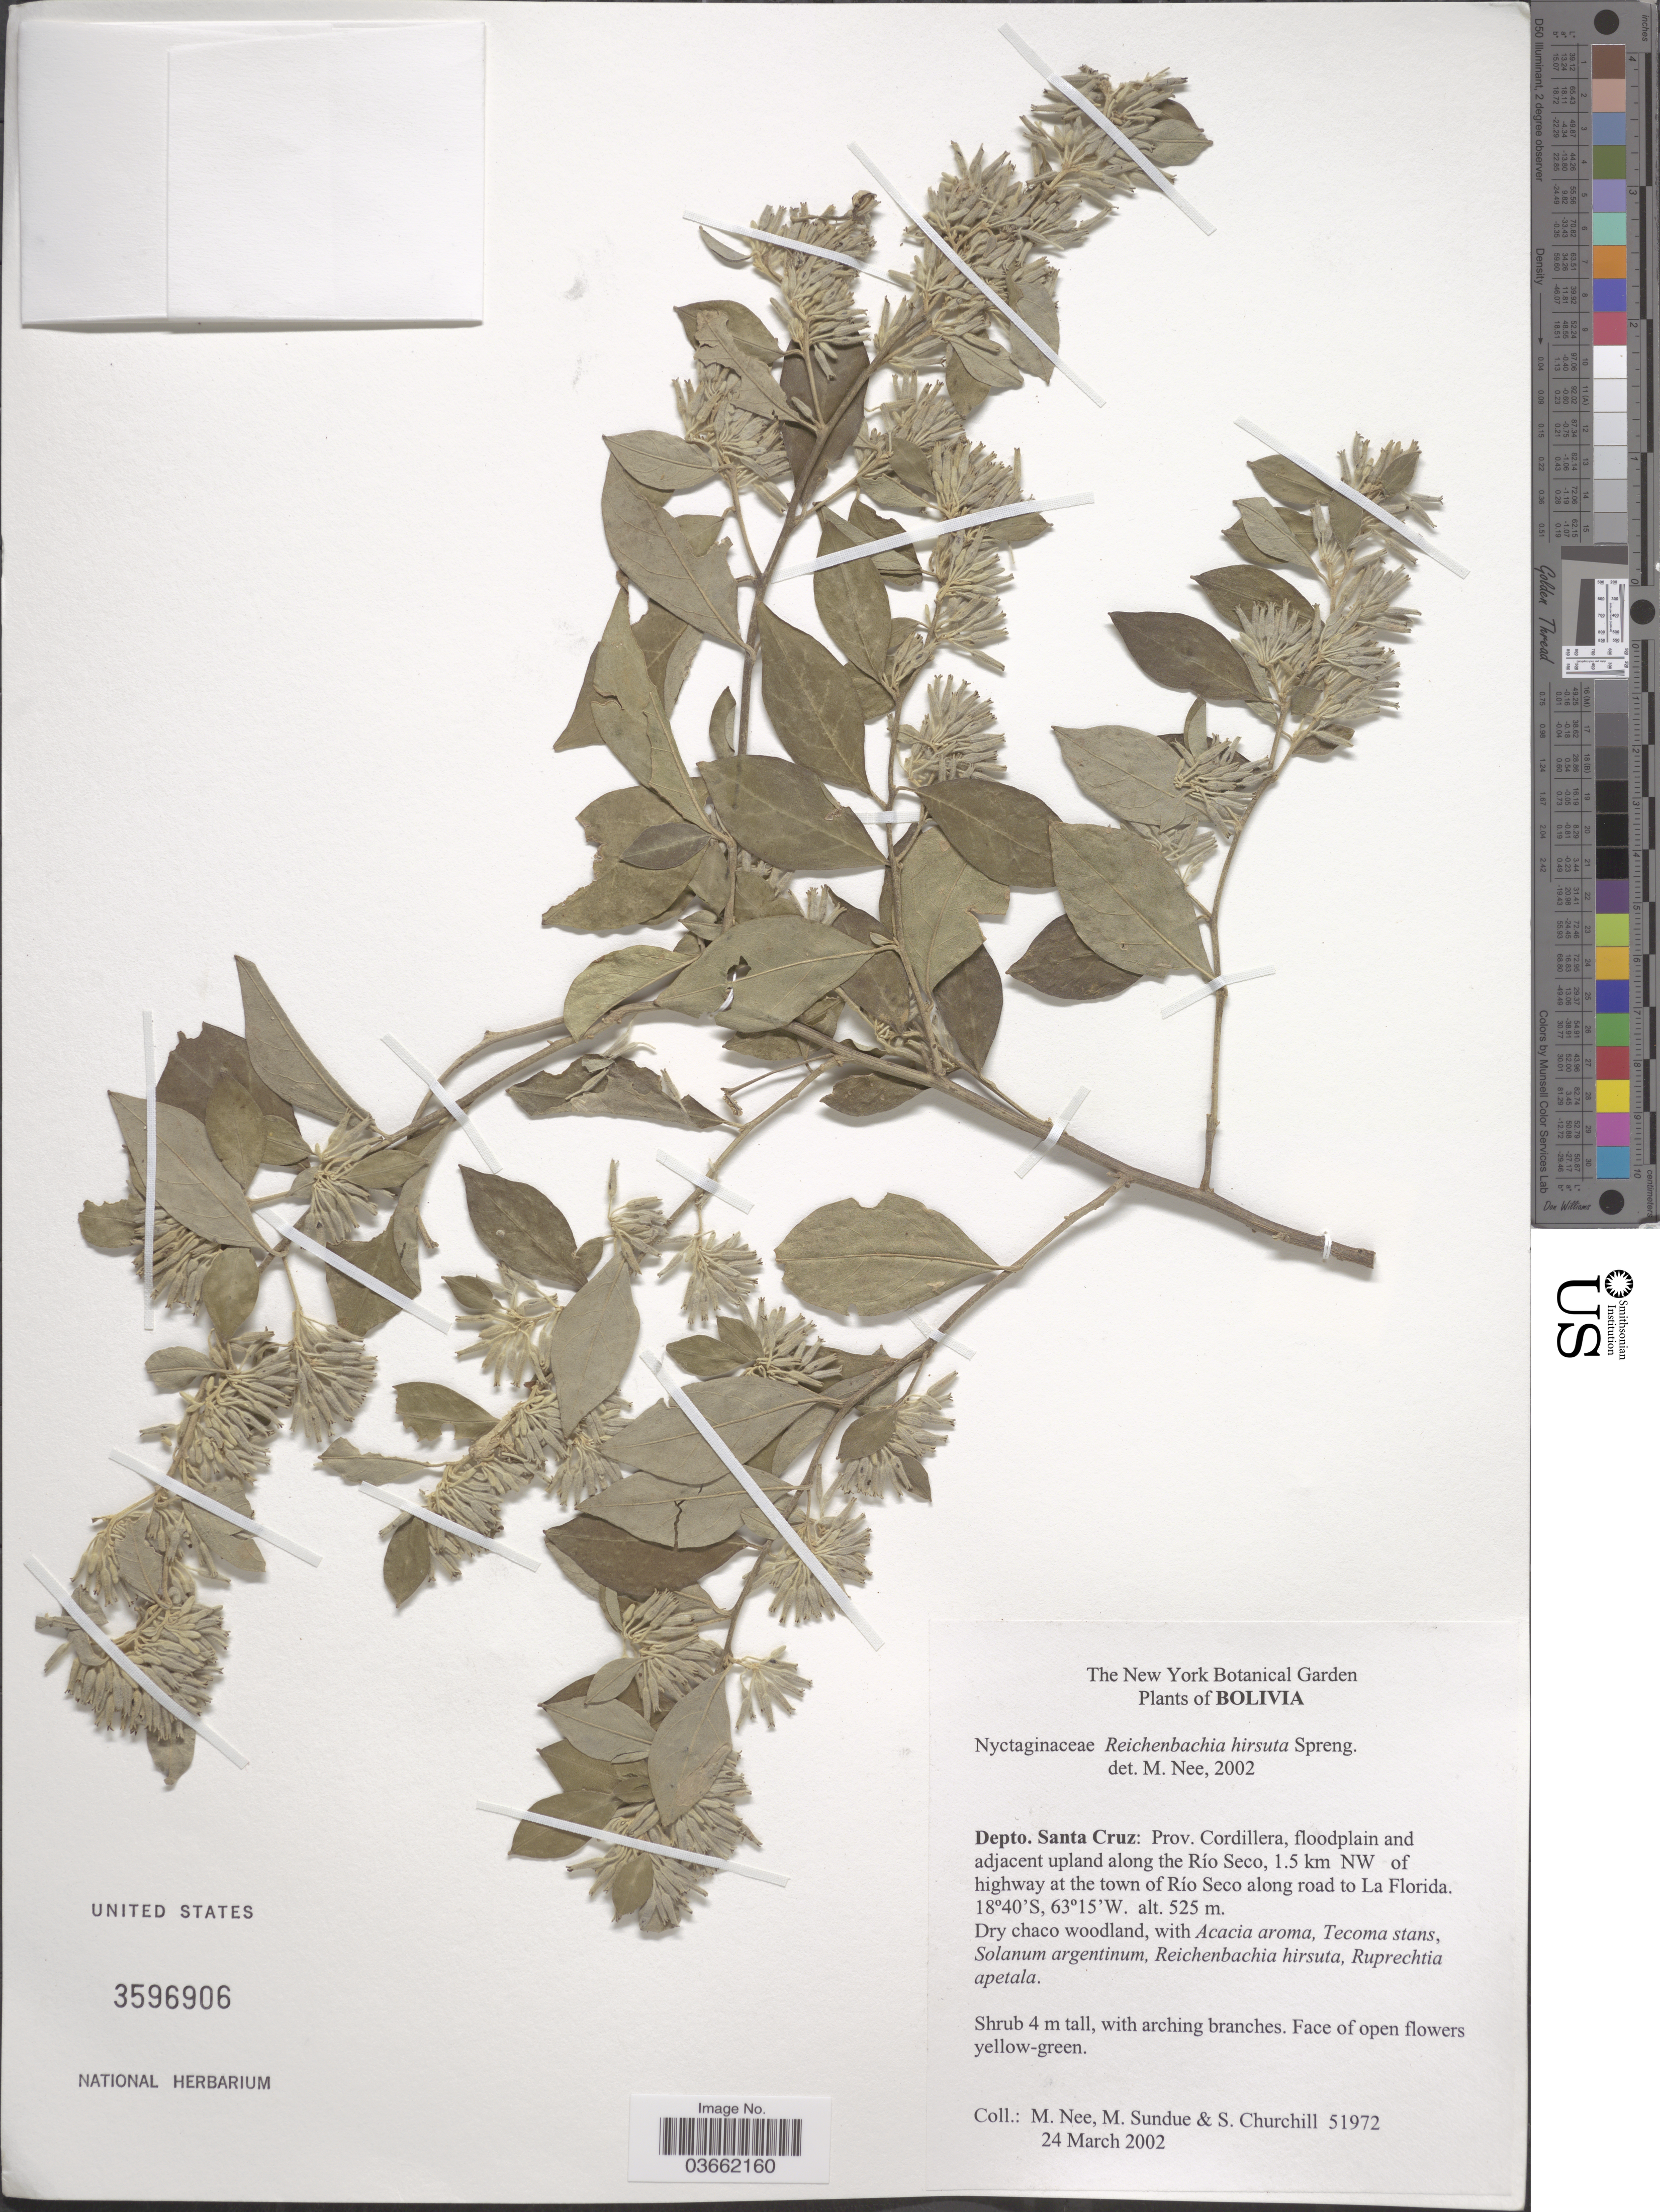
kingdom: Plantae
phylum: Tracheophyta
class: Magnoliopsida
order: Caryophyllales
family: Nyctaginaceae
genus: Reichenbachia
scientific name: Reichenbachia hirsuta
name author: Spreng.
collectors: M. Nee, M. Sundue & S. Churchill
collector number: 51972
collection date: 2002-03-24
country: Bolivia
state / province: Santa Cruz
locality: Depto. Santa Cruz: Prov. Cordillera, floodplain and adjacent upland along the Río Seco, 1.5 km NW of highway at the town of Río Seco along road to La Florida.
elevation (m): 525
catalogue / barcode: US 3596906